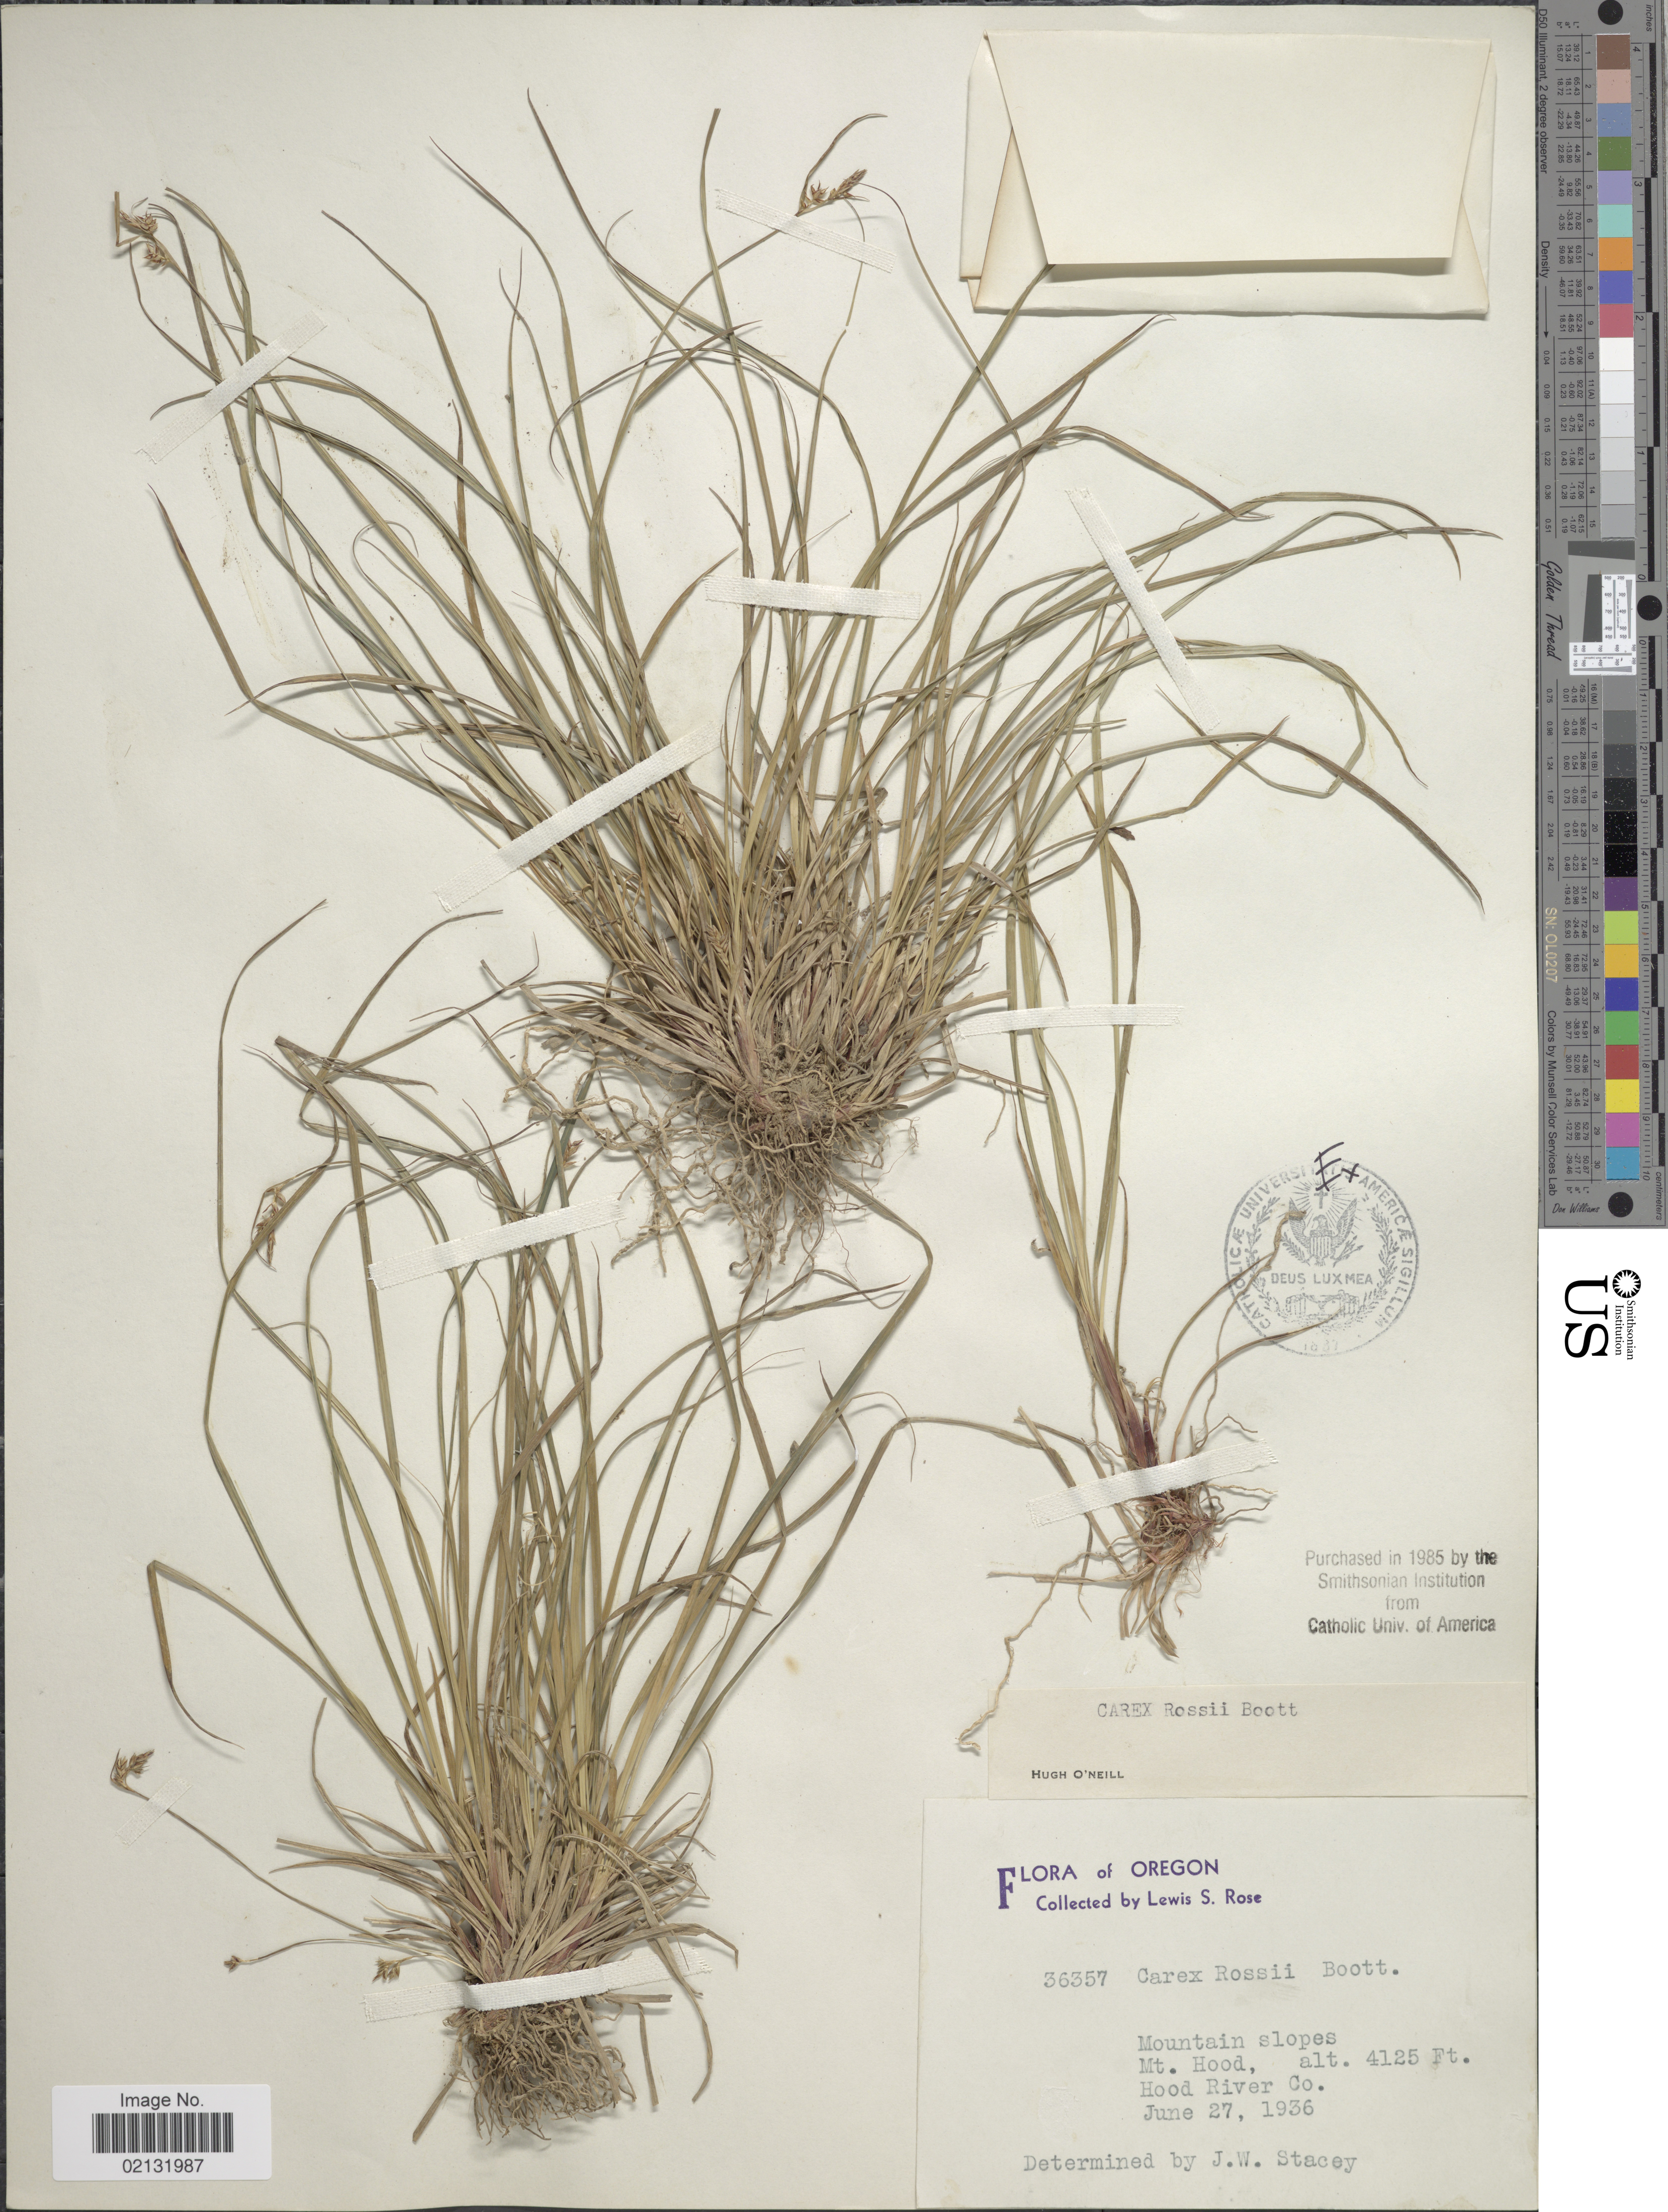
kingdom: Plantae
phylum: Tracheophyta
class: Liliopsida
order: Poales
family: Cyperaceae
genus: Carex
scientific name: Carex rossii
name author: Boott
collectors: L. S. Rose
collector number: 36357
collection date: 1936-06-27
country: United States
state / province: Oregon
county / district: Hood River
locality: Mountain slopes, Mt. Hood. Hood River Co.